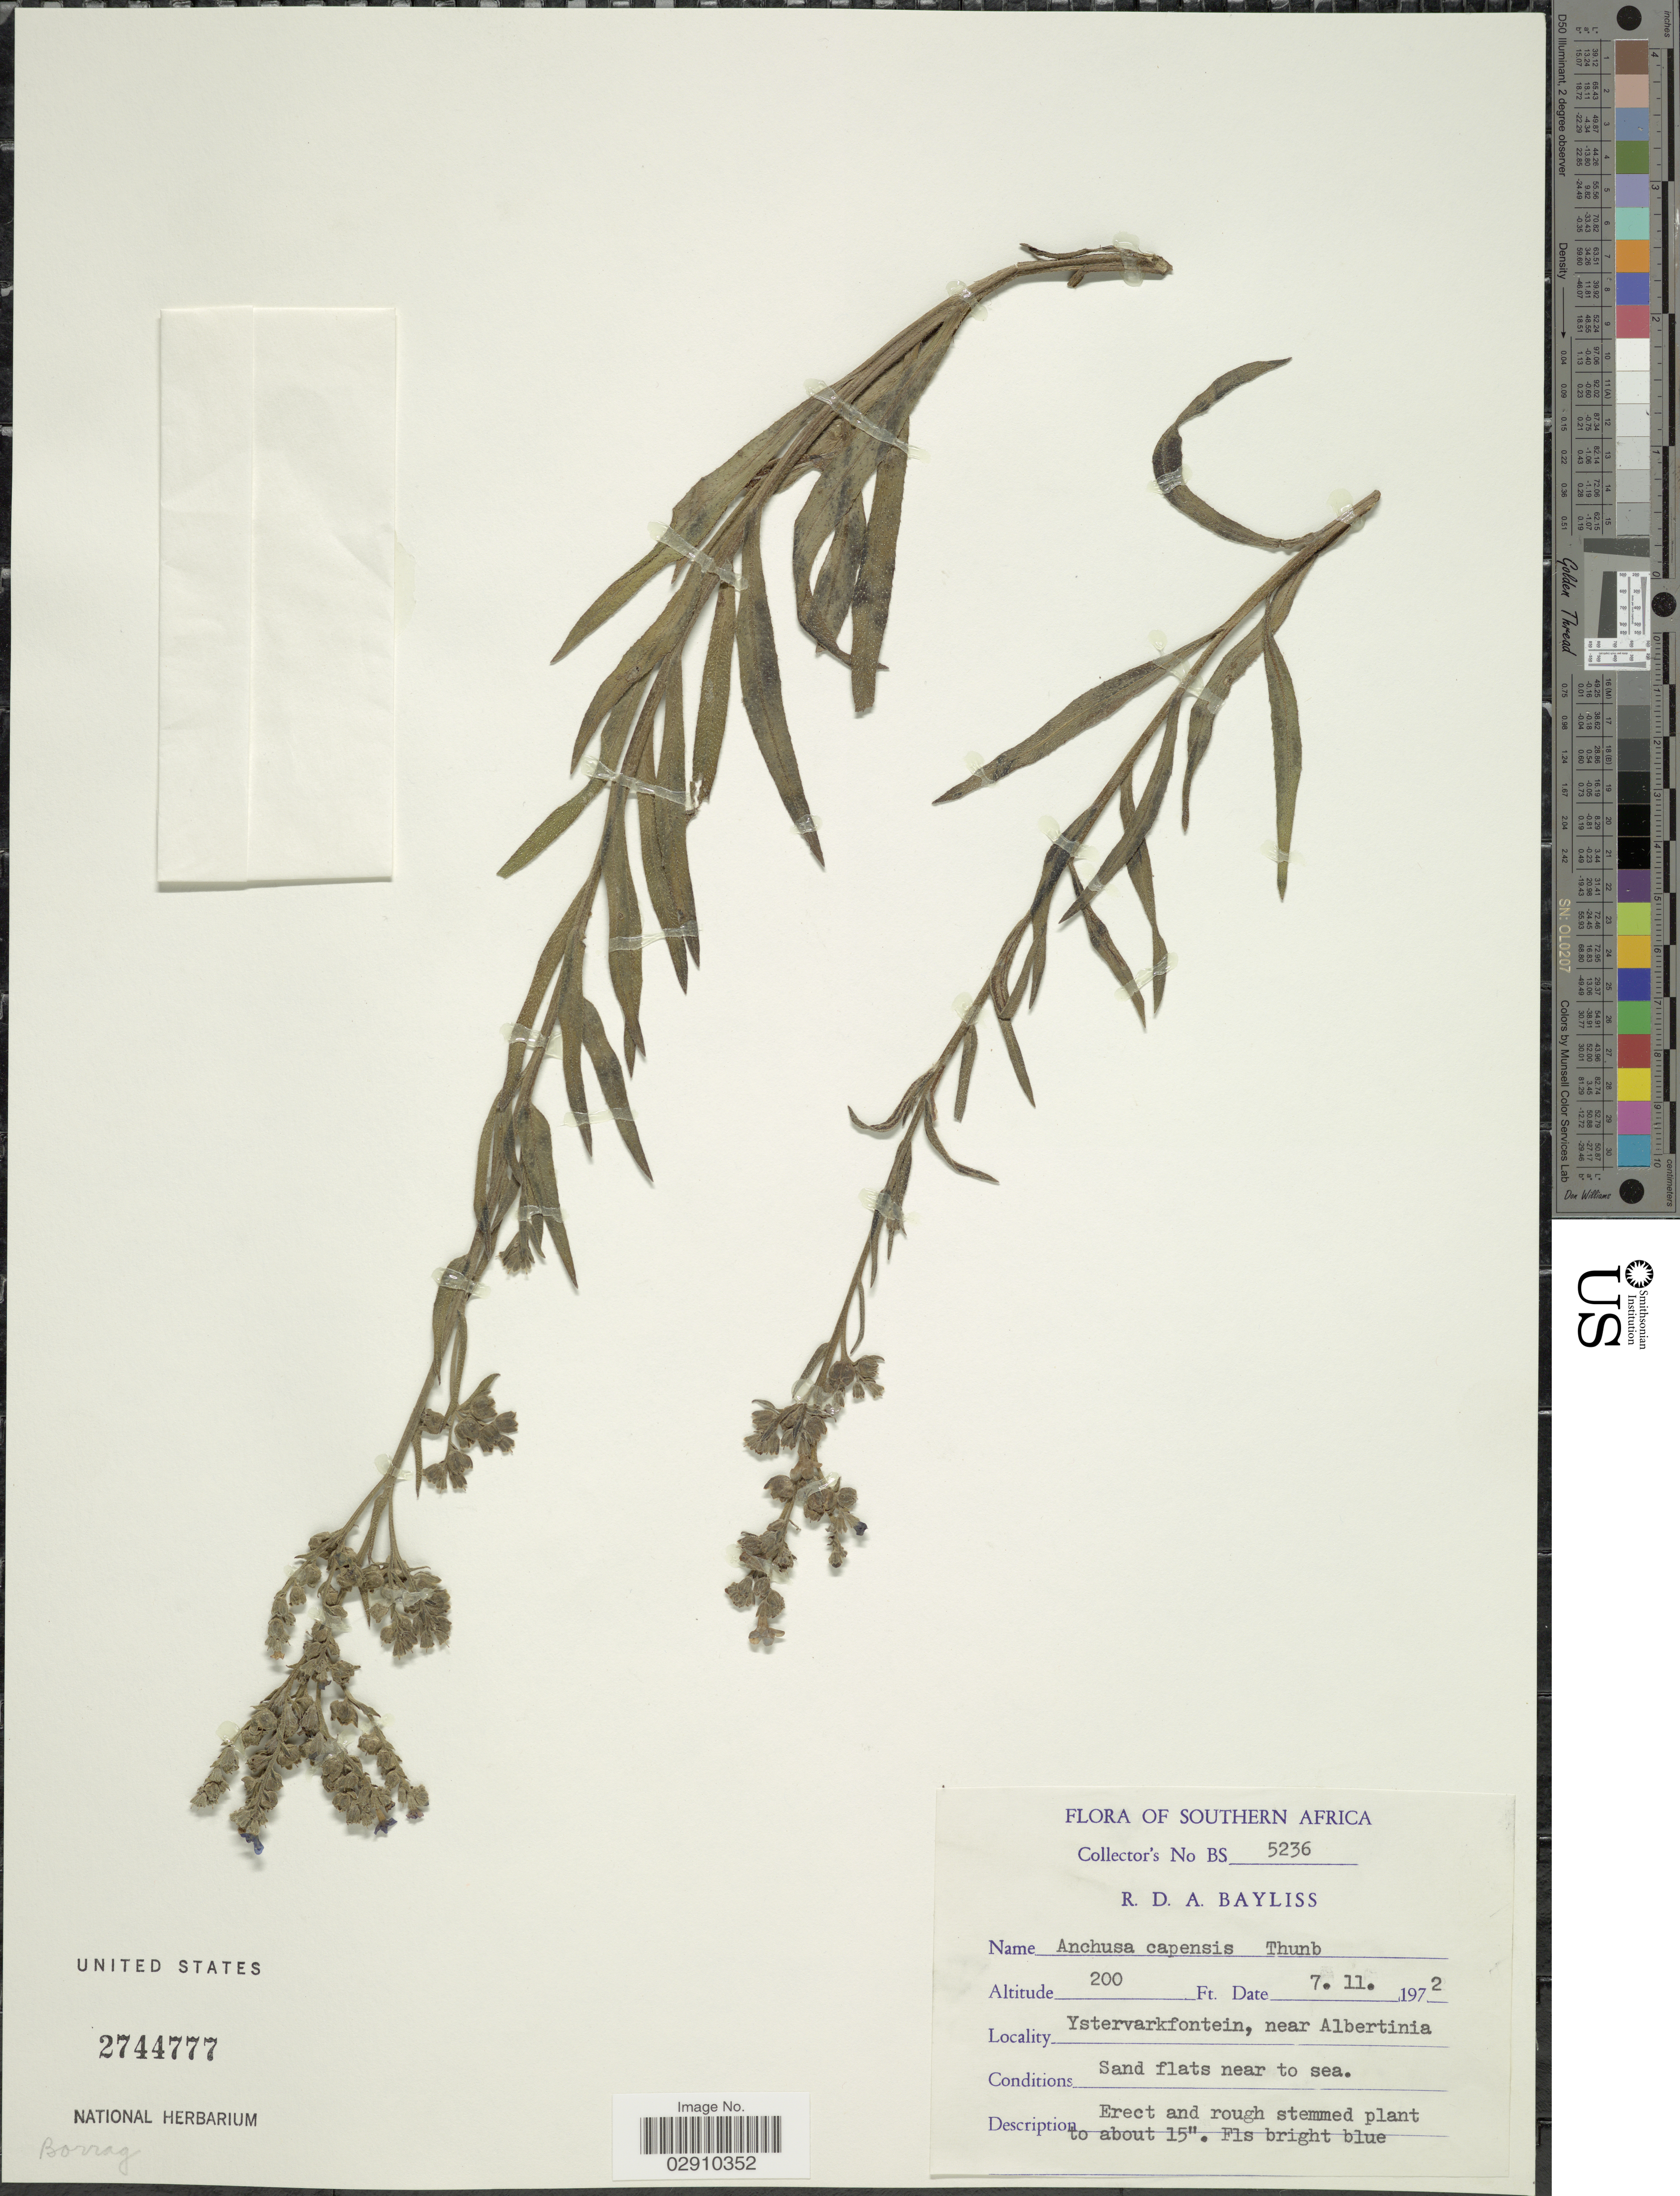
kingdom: Plantae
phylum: Tracheophyta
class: Magnoliopsida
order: Boraginales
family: Boraginaceae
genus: Anchusa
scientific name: Anchusa capensis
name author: Thunb.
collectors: R. Bayliss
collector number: BS 5236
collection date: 1972-11-07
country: South Africa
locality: Southern Africa. Ystervarkfontein, near Albertinia. Sand flats near to sea.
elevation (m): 61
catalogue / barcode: US 2744777